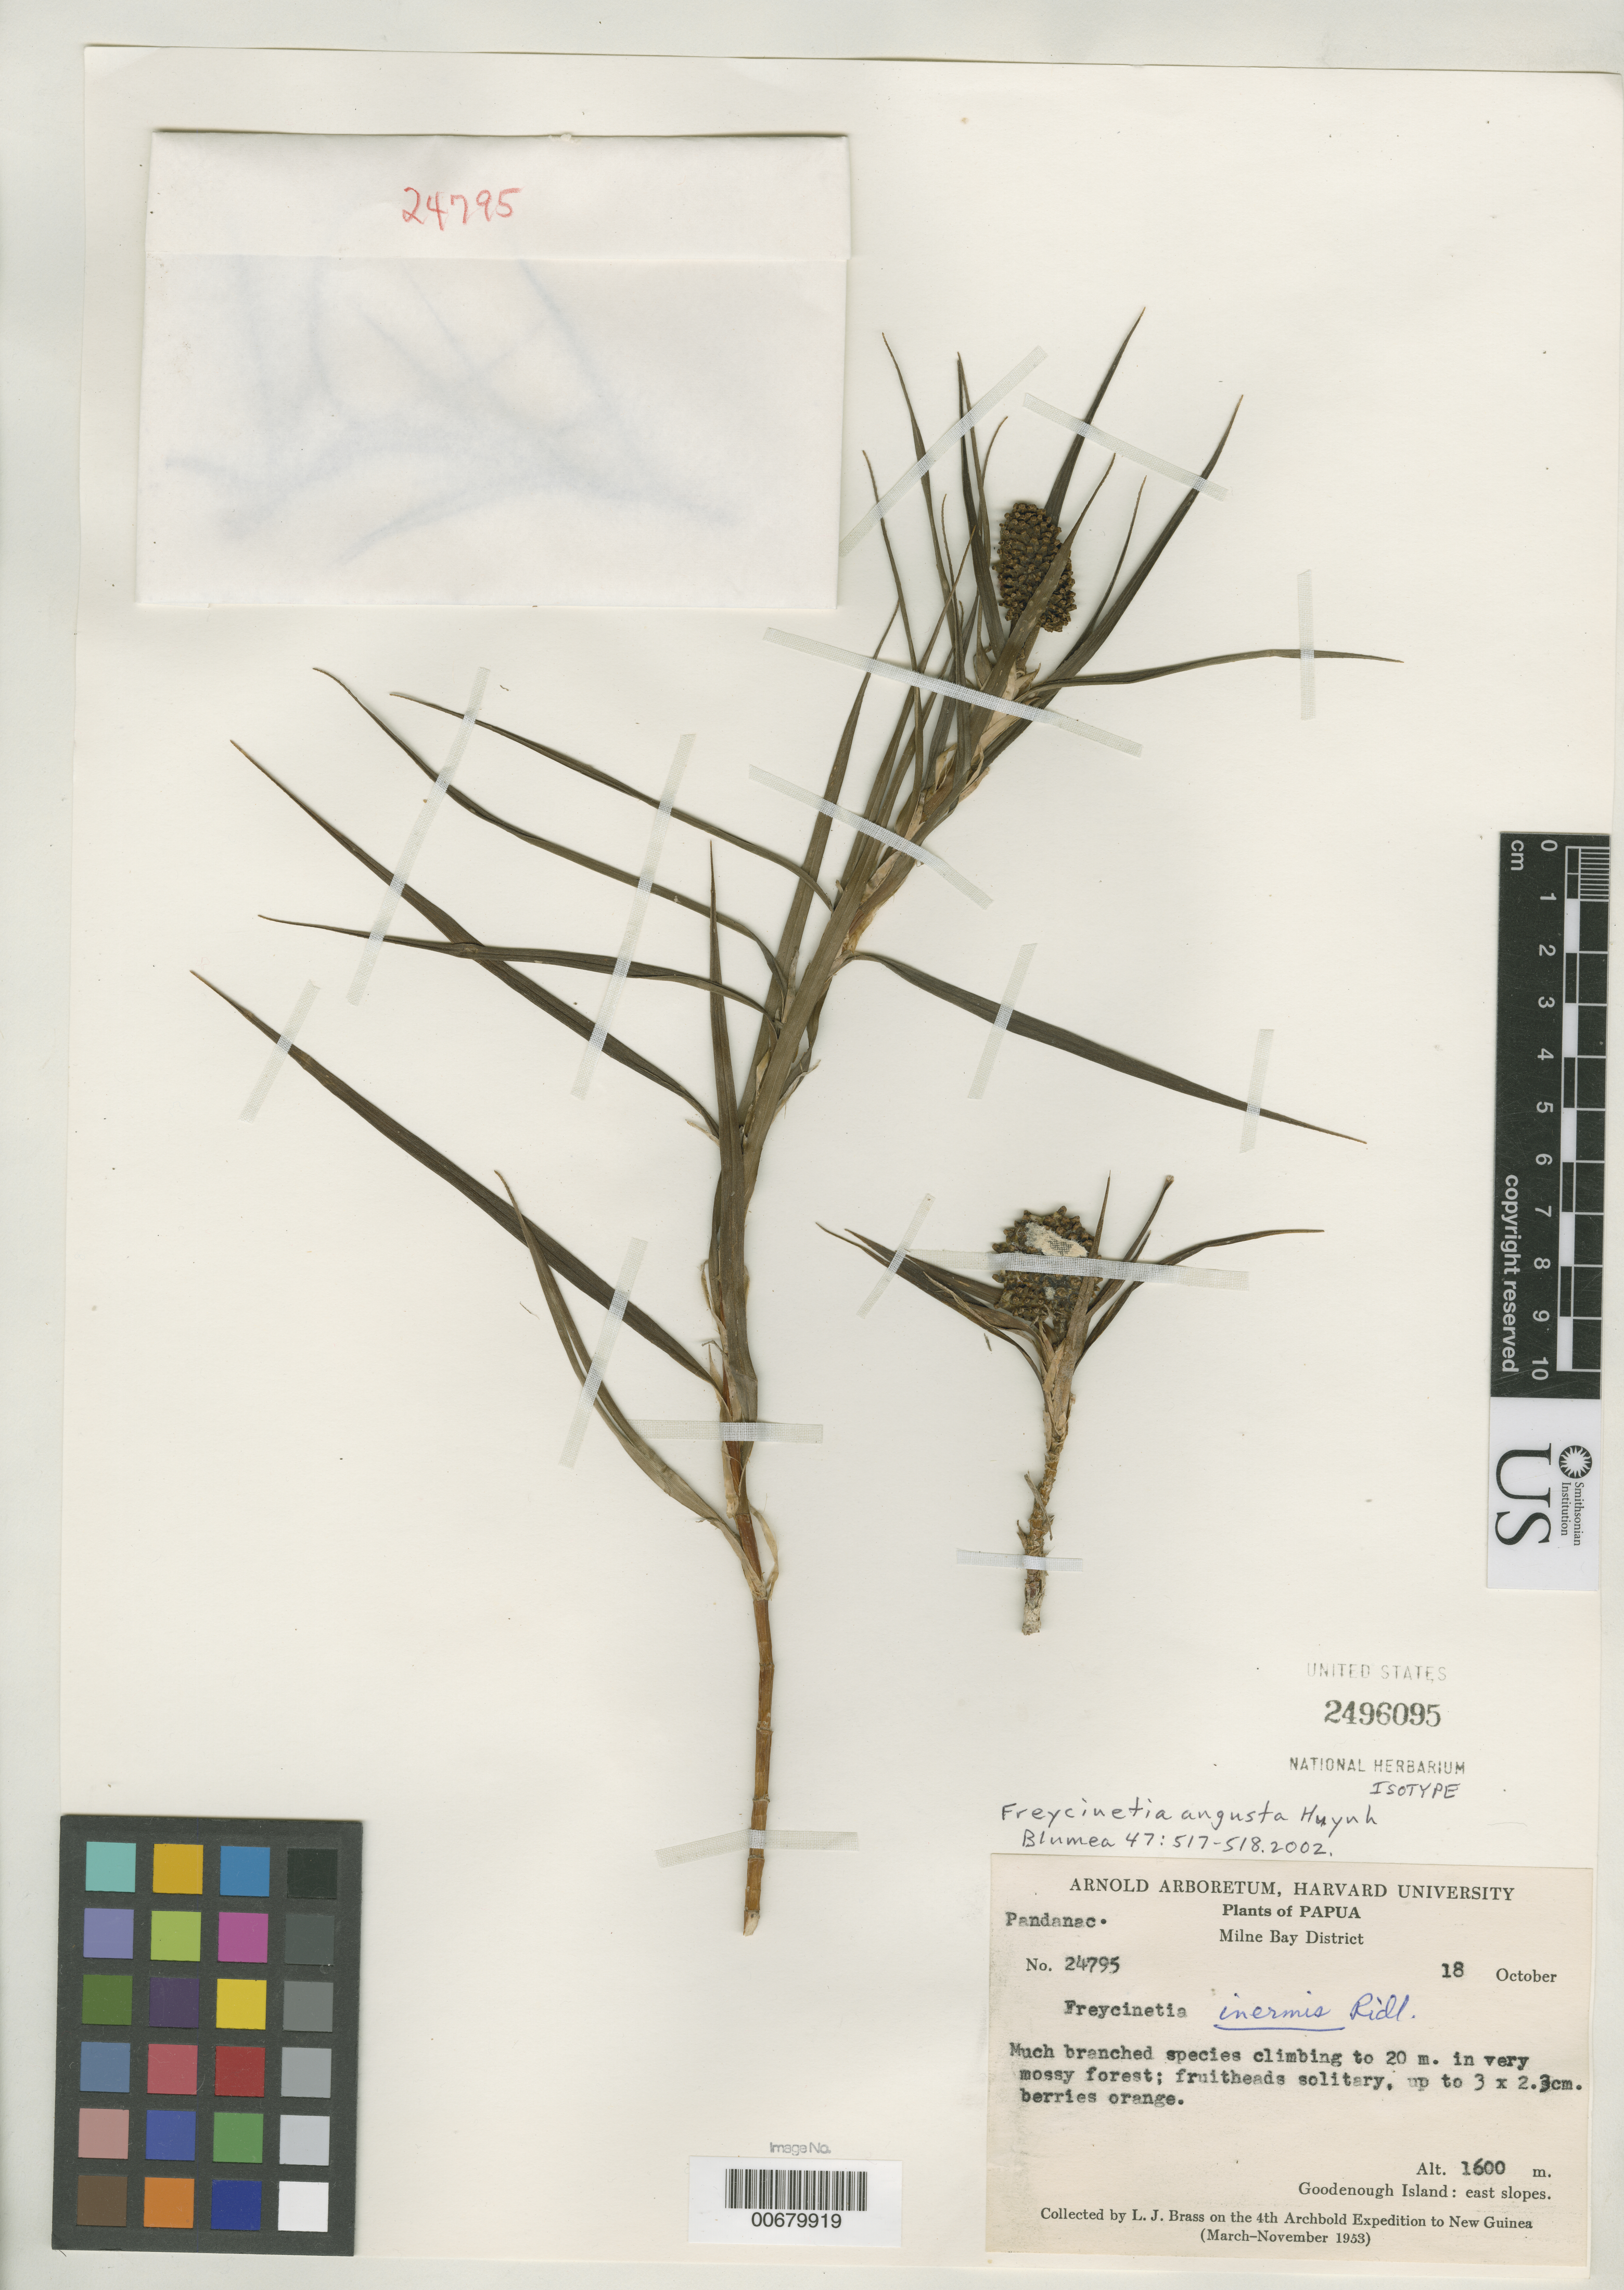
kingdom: Plantae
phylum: Tracheophyta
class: Liliopsida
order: Pandanales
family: Pandanaceae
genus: Freycinetia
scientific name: Freycinetia angusta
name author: Huynh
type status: Isotype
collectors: L. J. Brass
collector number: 24795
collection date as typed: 18 Oct 1953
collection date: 1953-10-18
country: Papua New Guinea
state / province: Milne Bay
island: Goodenough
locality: Goodenough Island.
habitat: East slopes.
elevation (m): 1600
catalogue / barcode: US 2496095